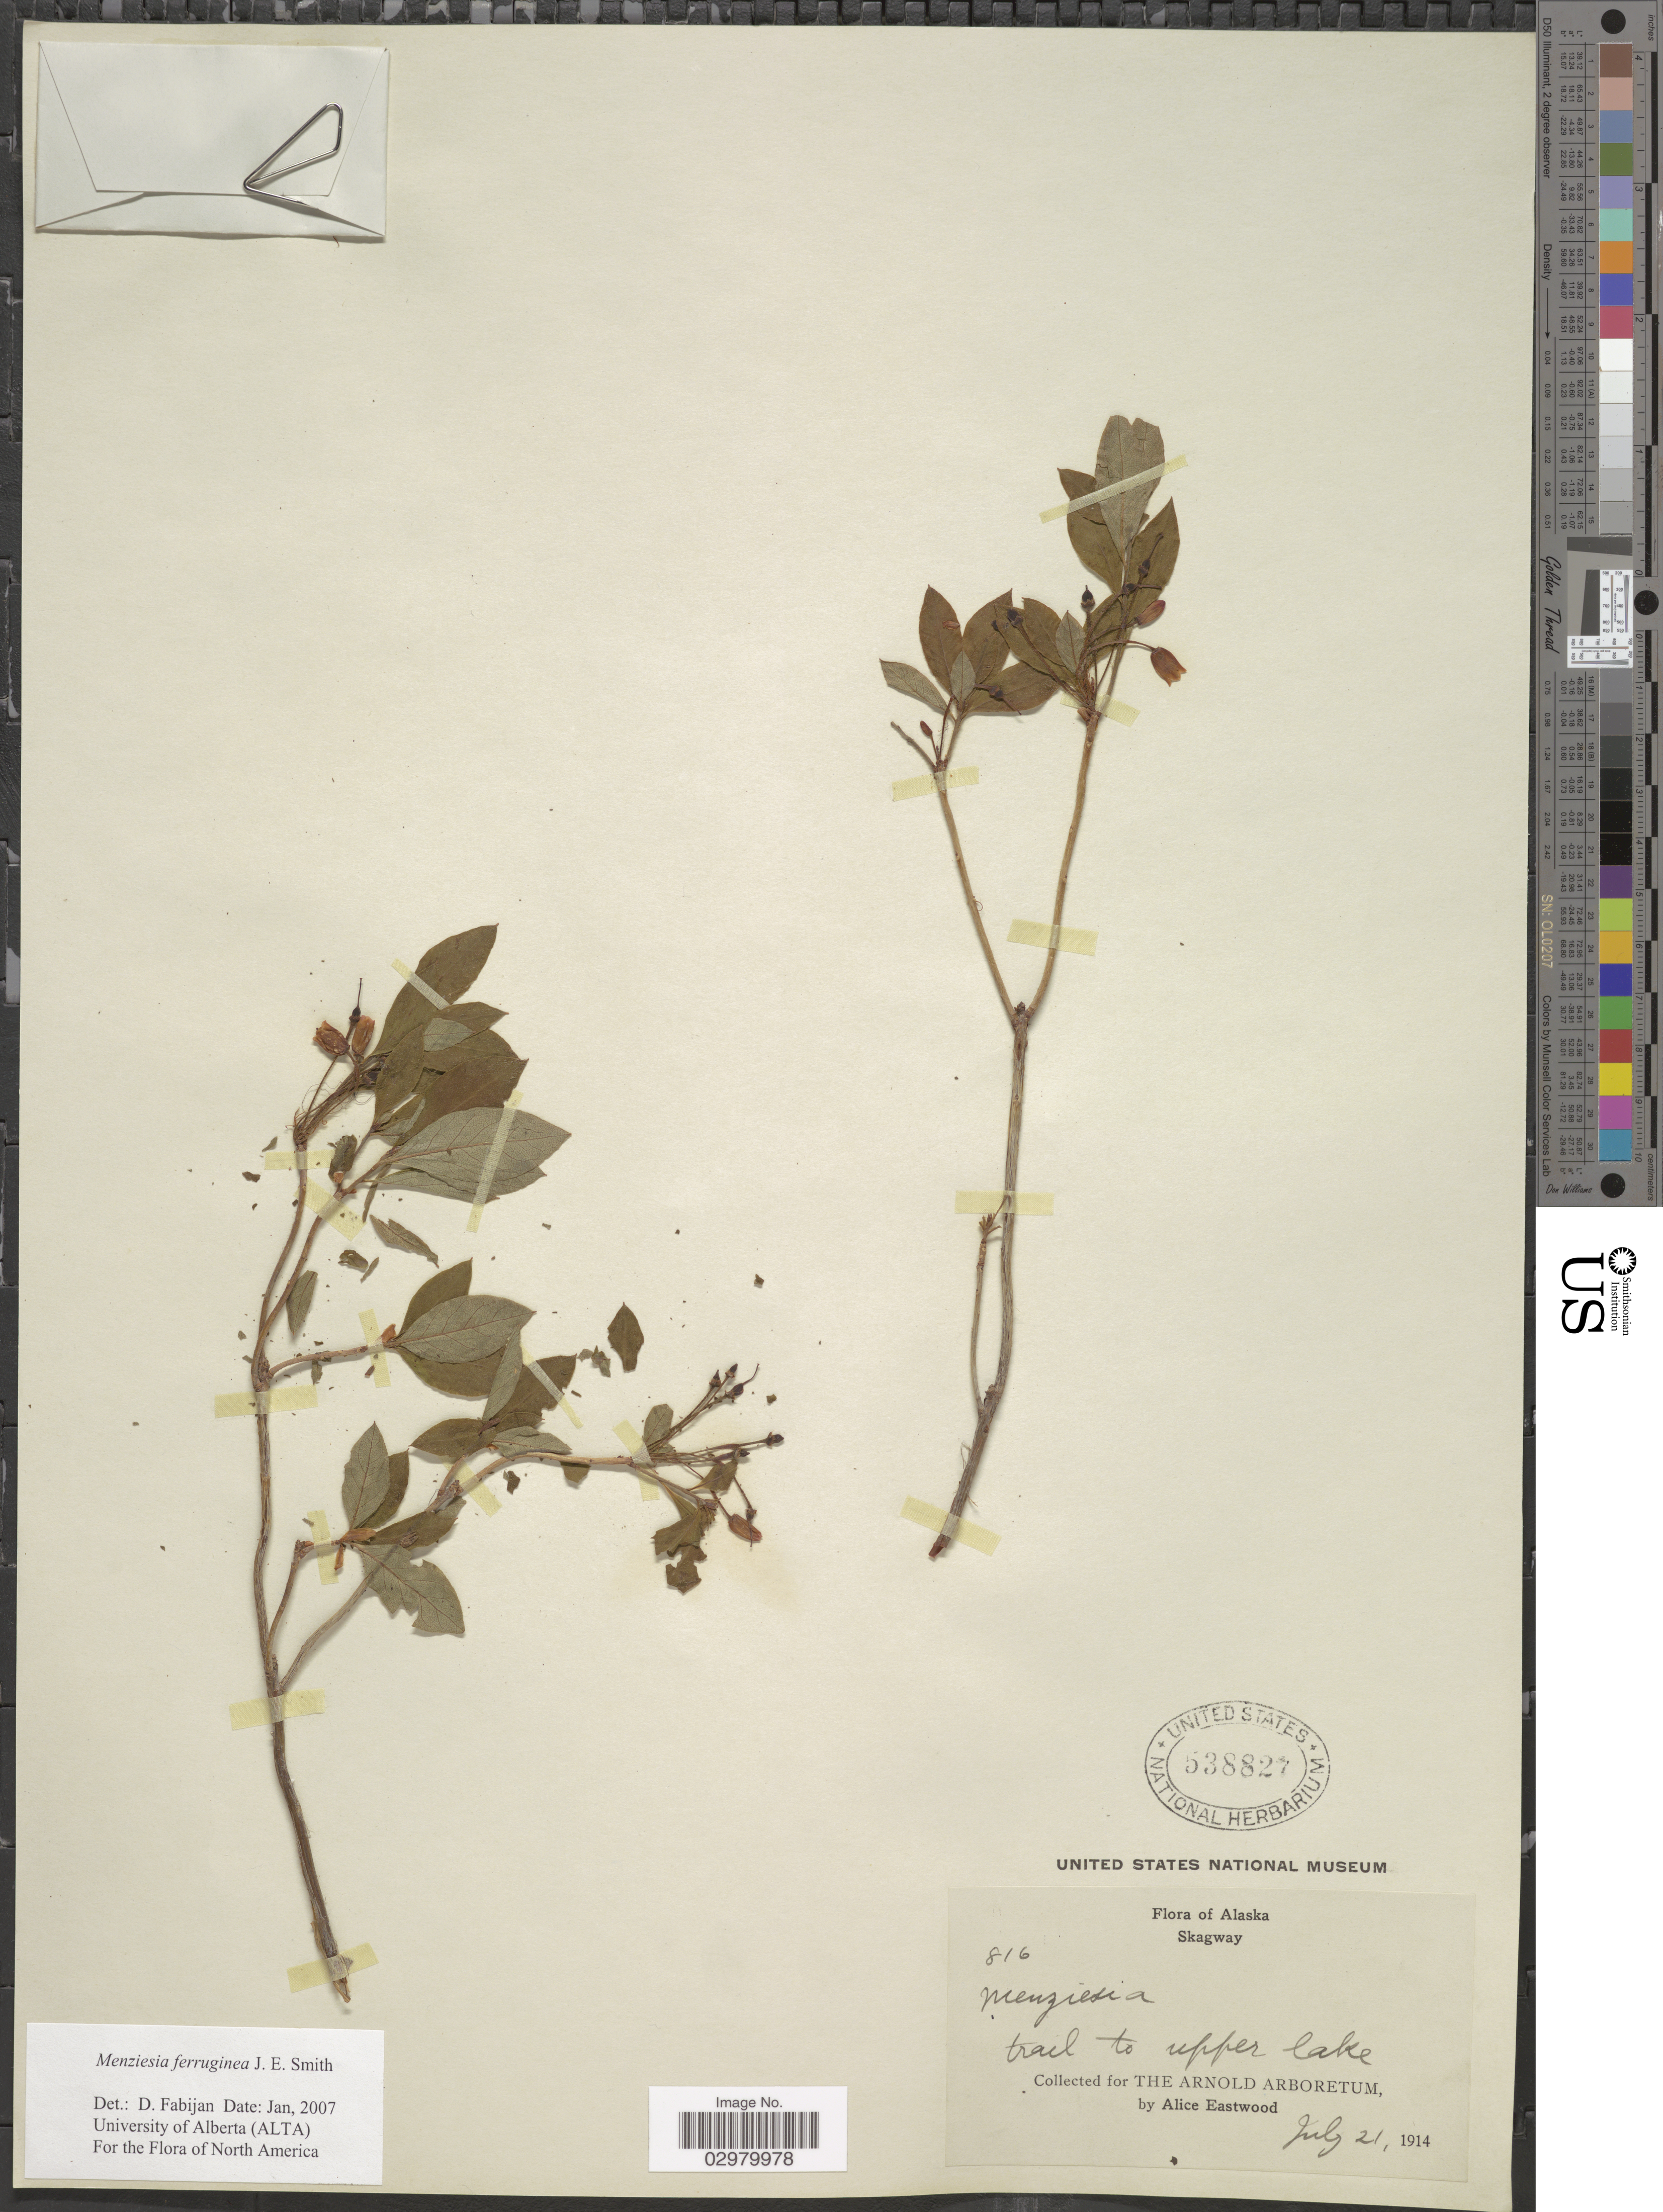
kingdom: Plantae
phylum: Tracheophyta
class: Magnoliopsida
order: Ericales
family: Ericaceae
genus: Menziesia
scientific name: Menziesia ferruginea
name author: Sm.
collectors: A. Eastwood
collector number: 816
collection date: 1914-07-21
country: United States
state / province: Alaska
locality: Skagway, trail to upper lake.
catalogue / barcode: US 538827